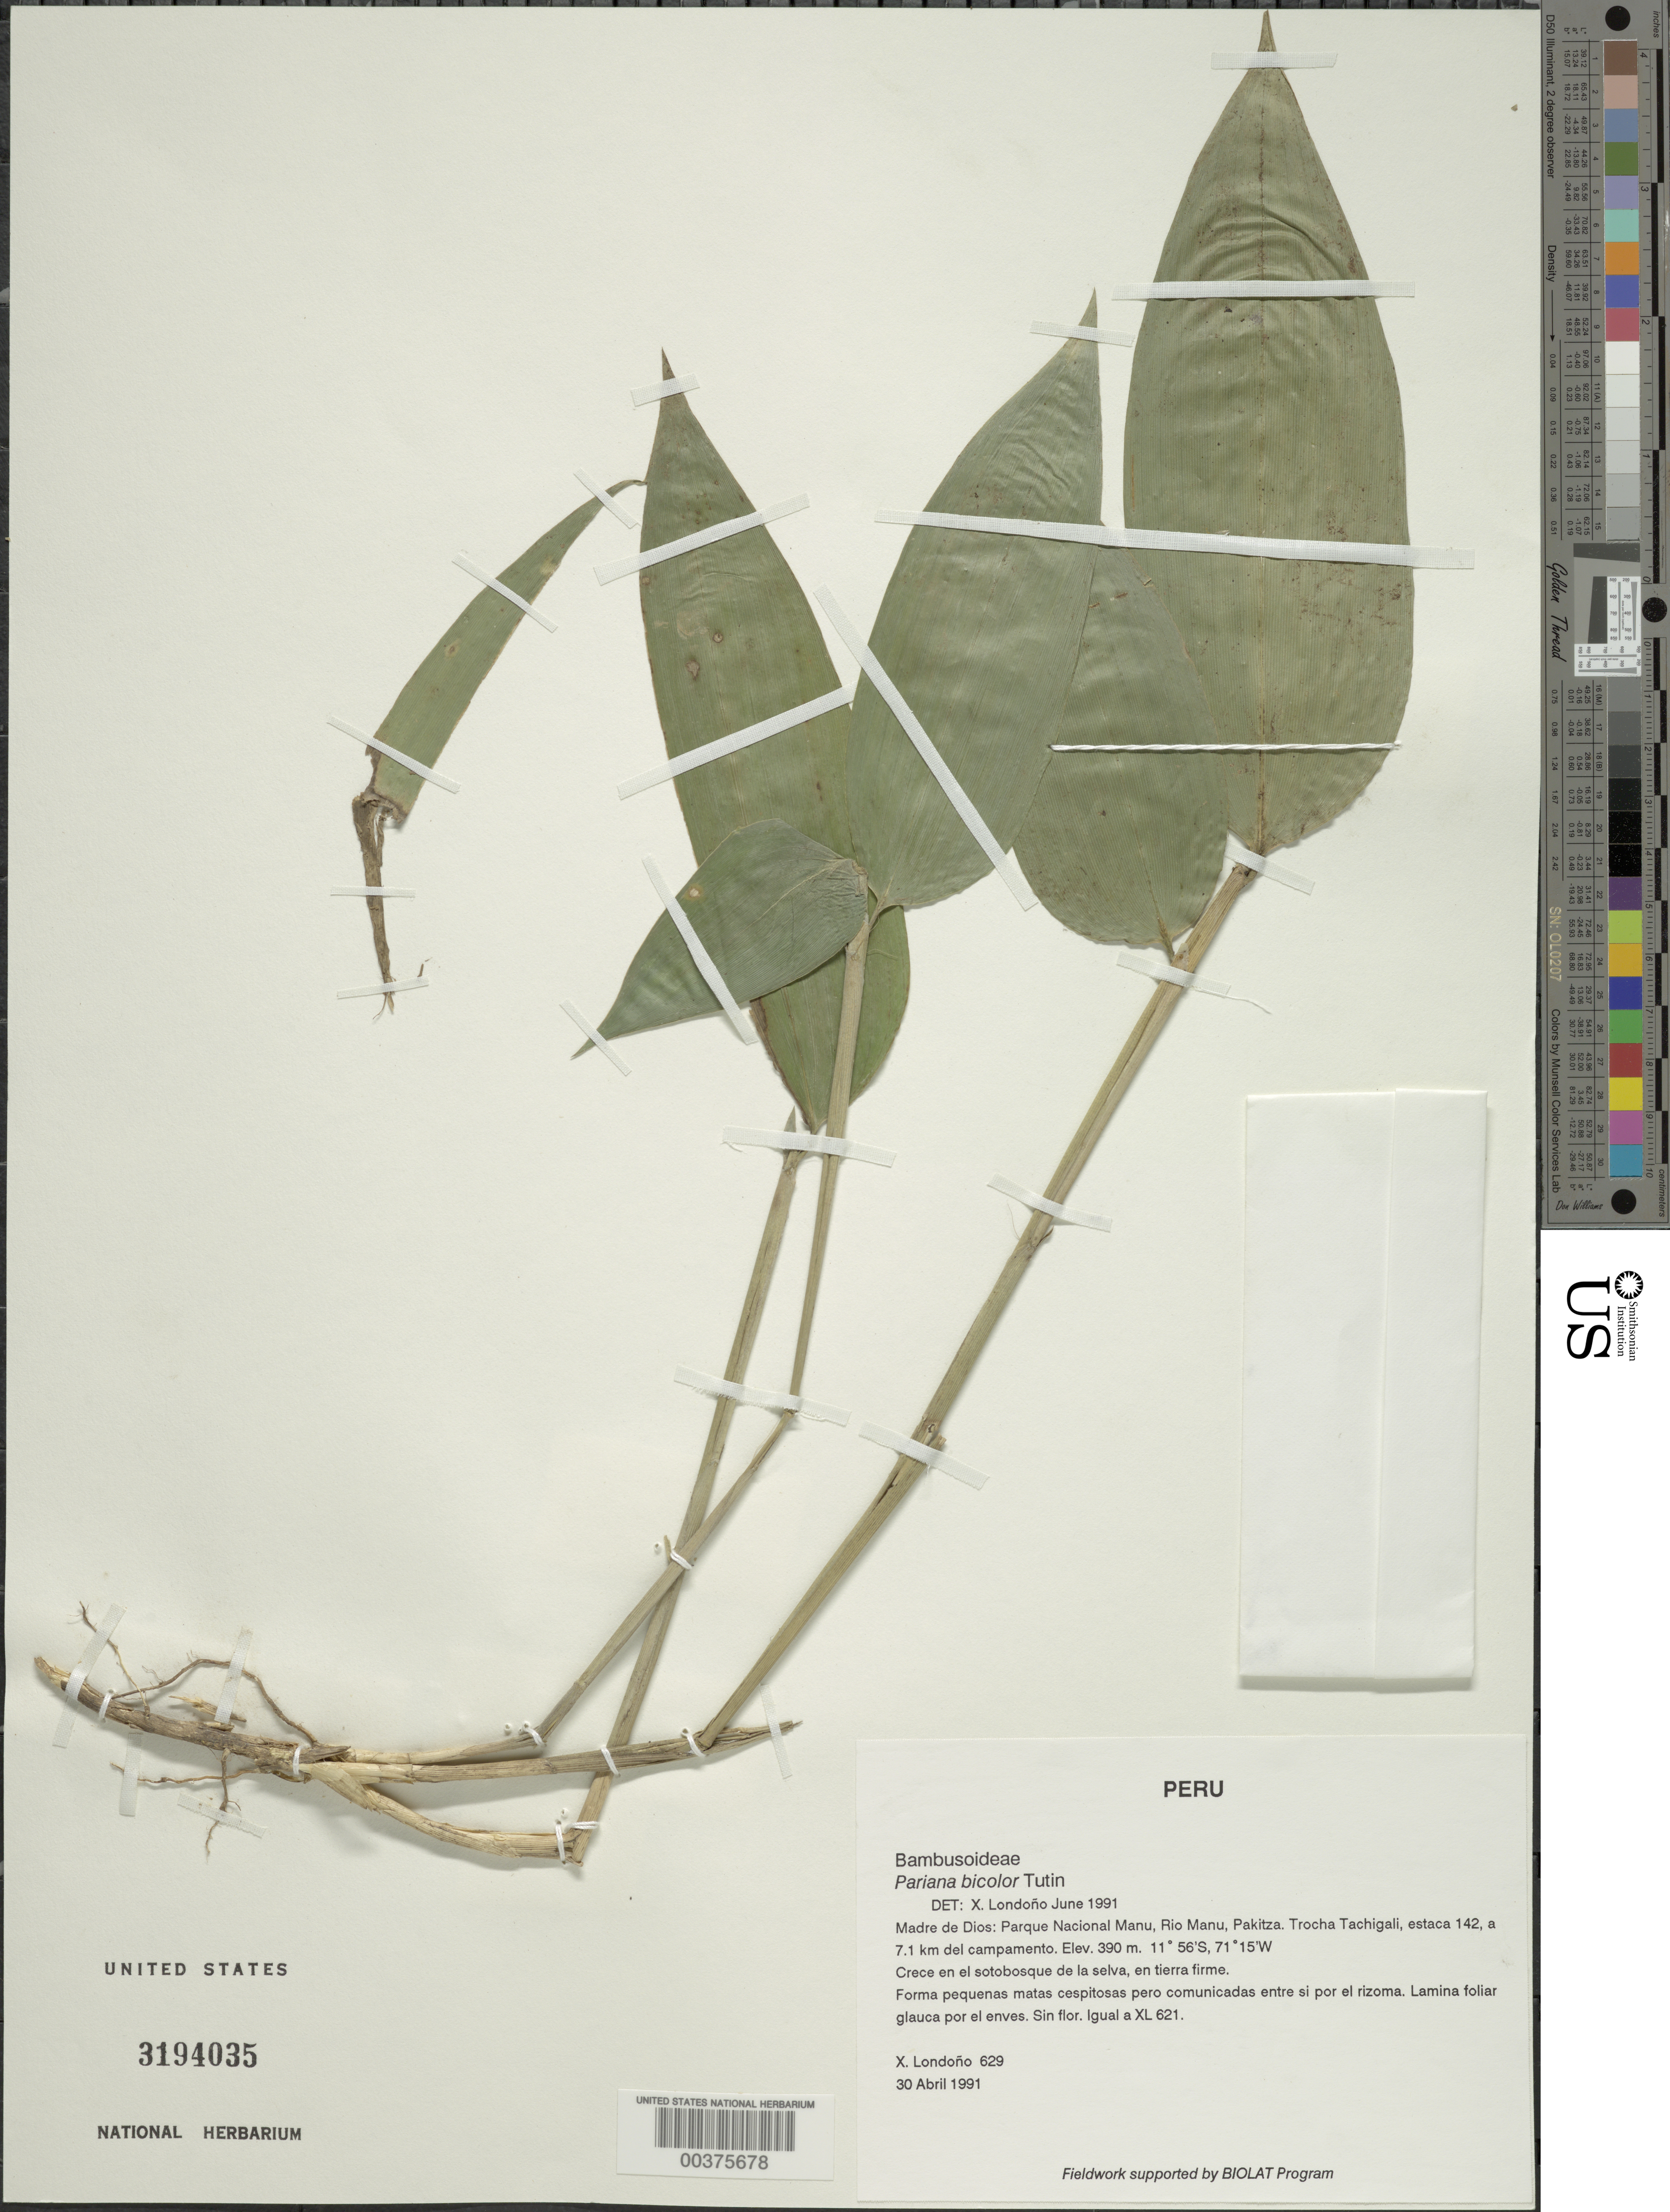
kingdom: Plantae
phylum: Tracheophyta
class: Liliopsida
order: Poales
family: Poaceae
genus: Pariana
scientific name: Pariana bicolor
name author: Tutin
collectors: X. Londoño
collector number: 629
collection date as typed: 30 Apr 1991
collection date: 1991-04-30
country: Peru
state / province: Madre de Dios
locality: Parque nacional manu, rio manu, pakitza; trocha tachigali, estaca 142,a 7.1 km del campamento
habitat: Crece en el sotobosque de la selva, en tierra firme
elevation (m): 390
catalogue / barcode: US 3194035